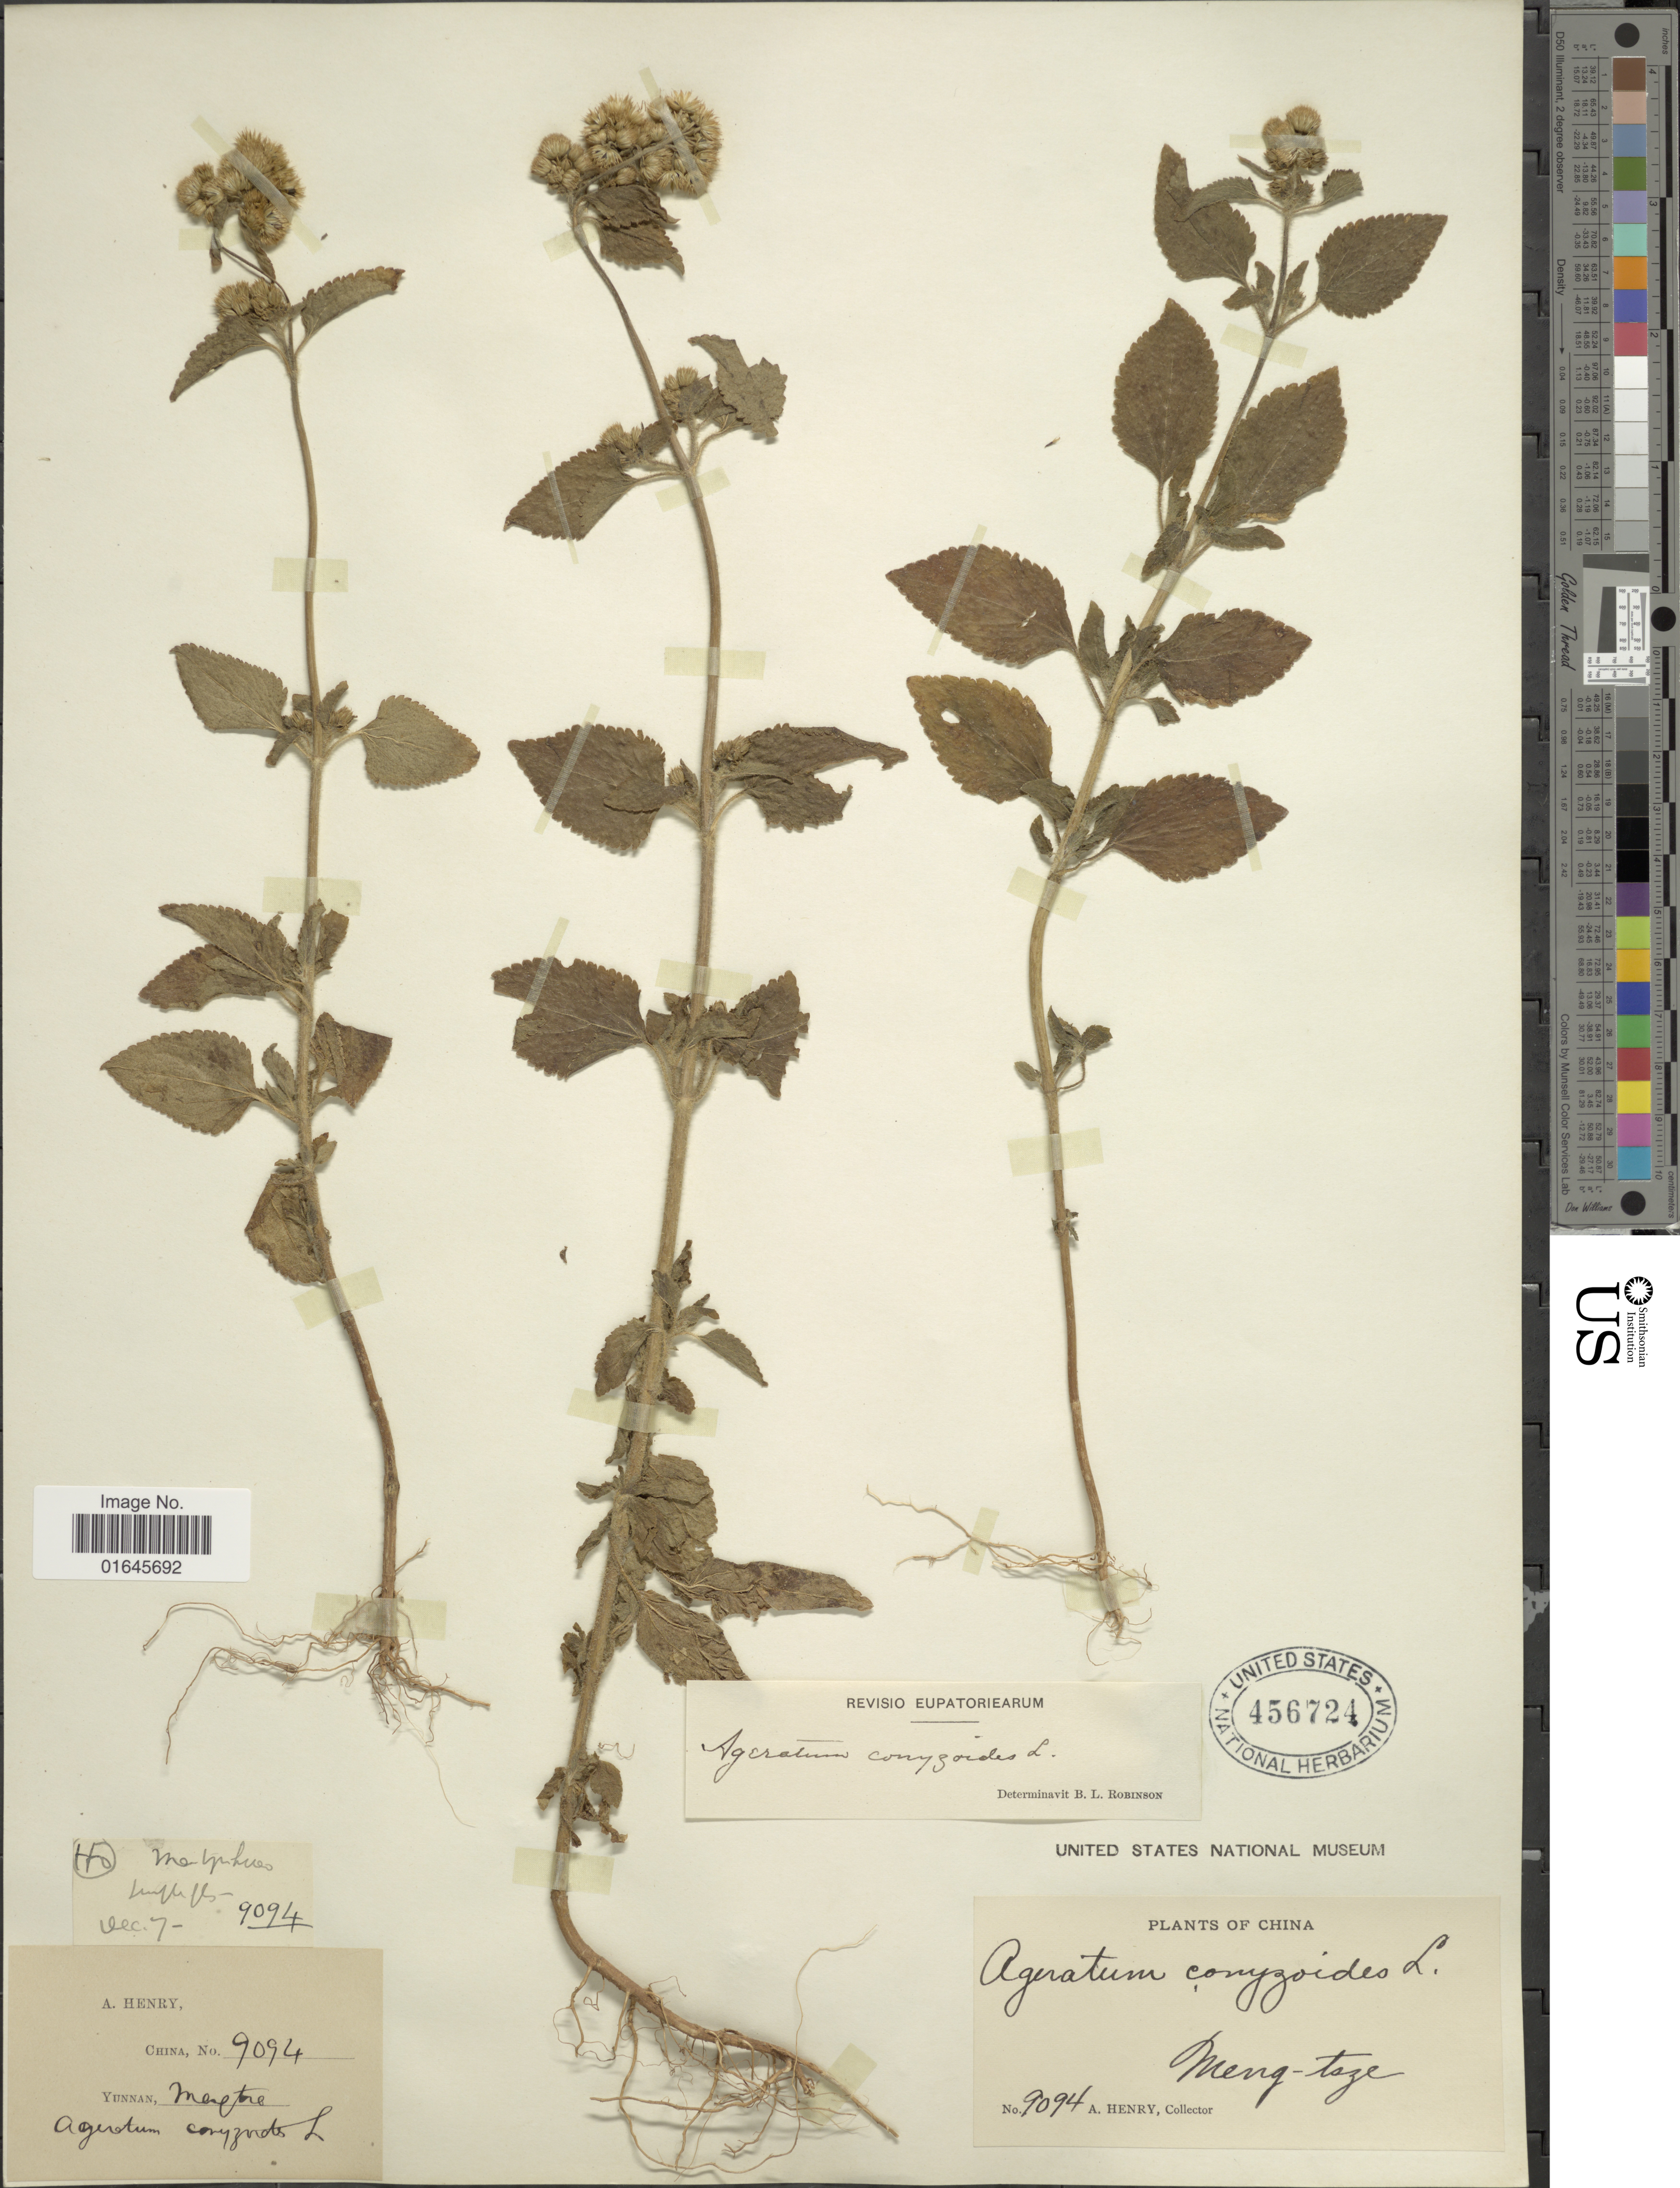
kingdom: Plantae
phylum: Tracheophyta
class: Magnoliopsida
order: Asterales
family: Asteraceae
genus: Ageratum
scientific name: Ageratum conyzoides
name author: L.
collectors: A. Henry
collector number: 9094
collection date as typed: Dec 7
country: China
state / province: Yunnan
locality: Meng-tsze. Ma tzu huao. Ho.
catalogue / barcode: US 456724